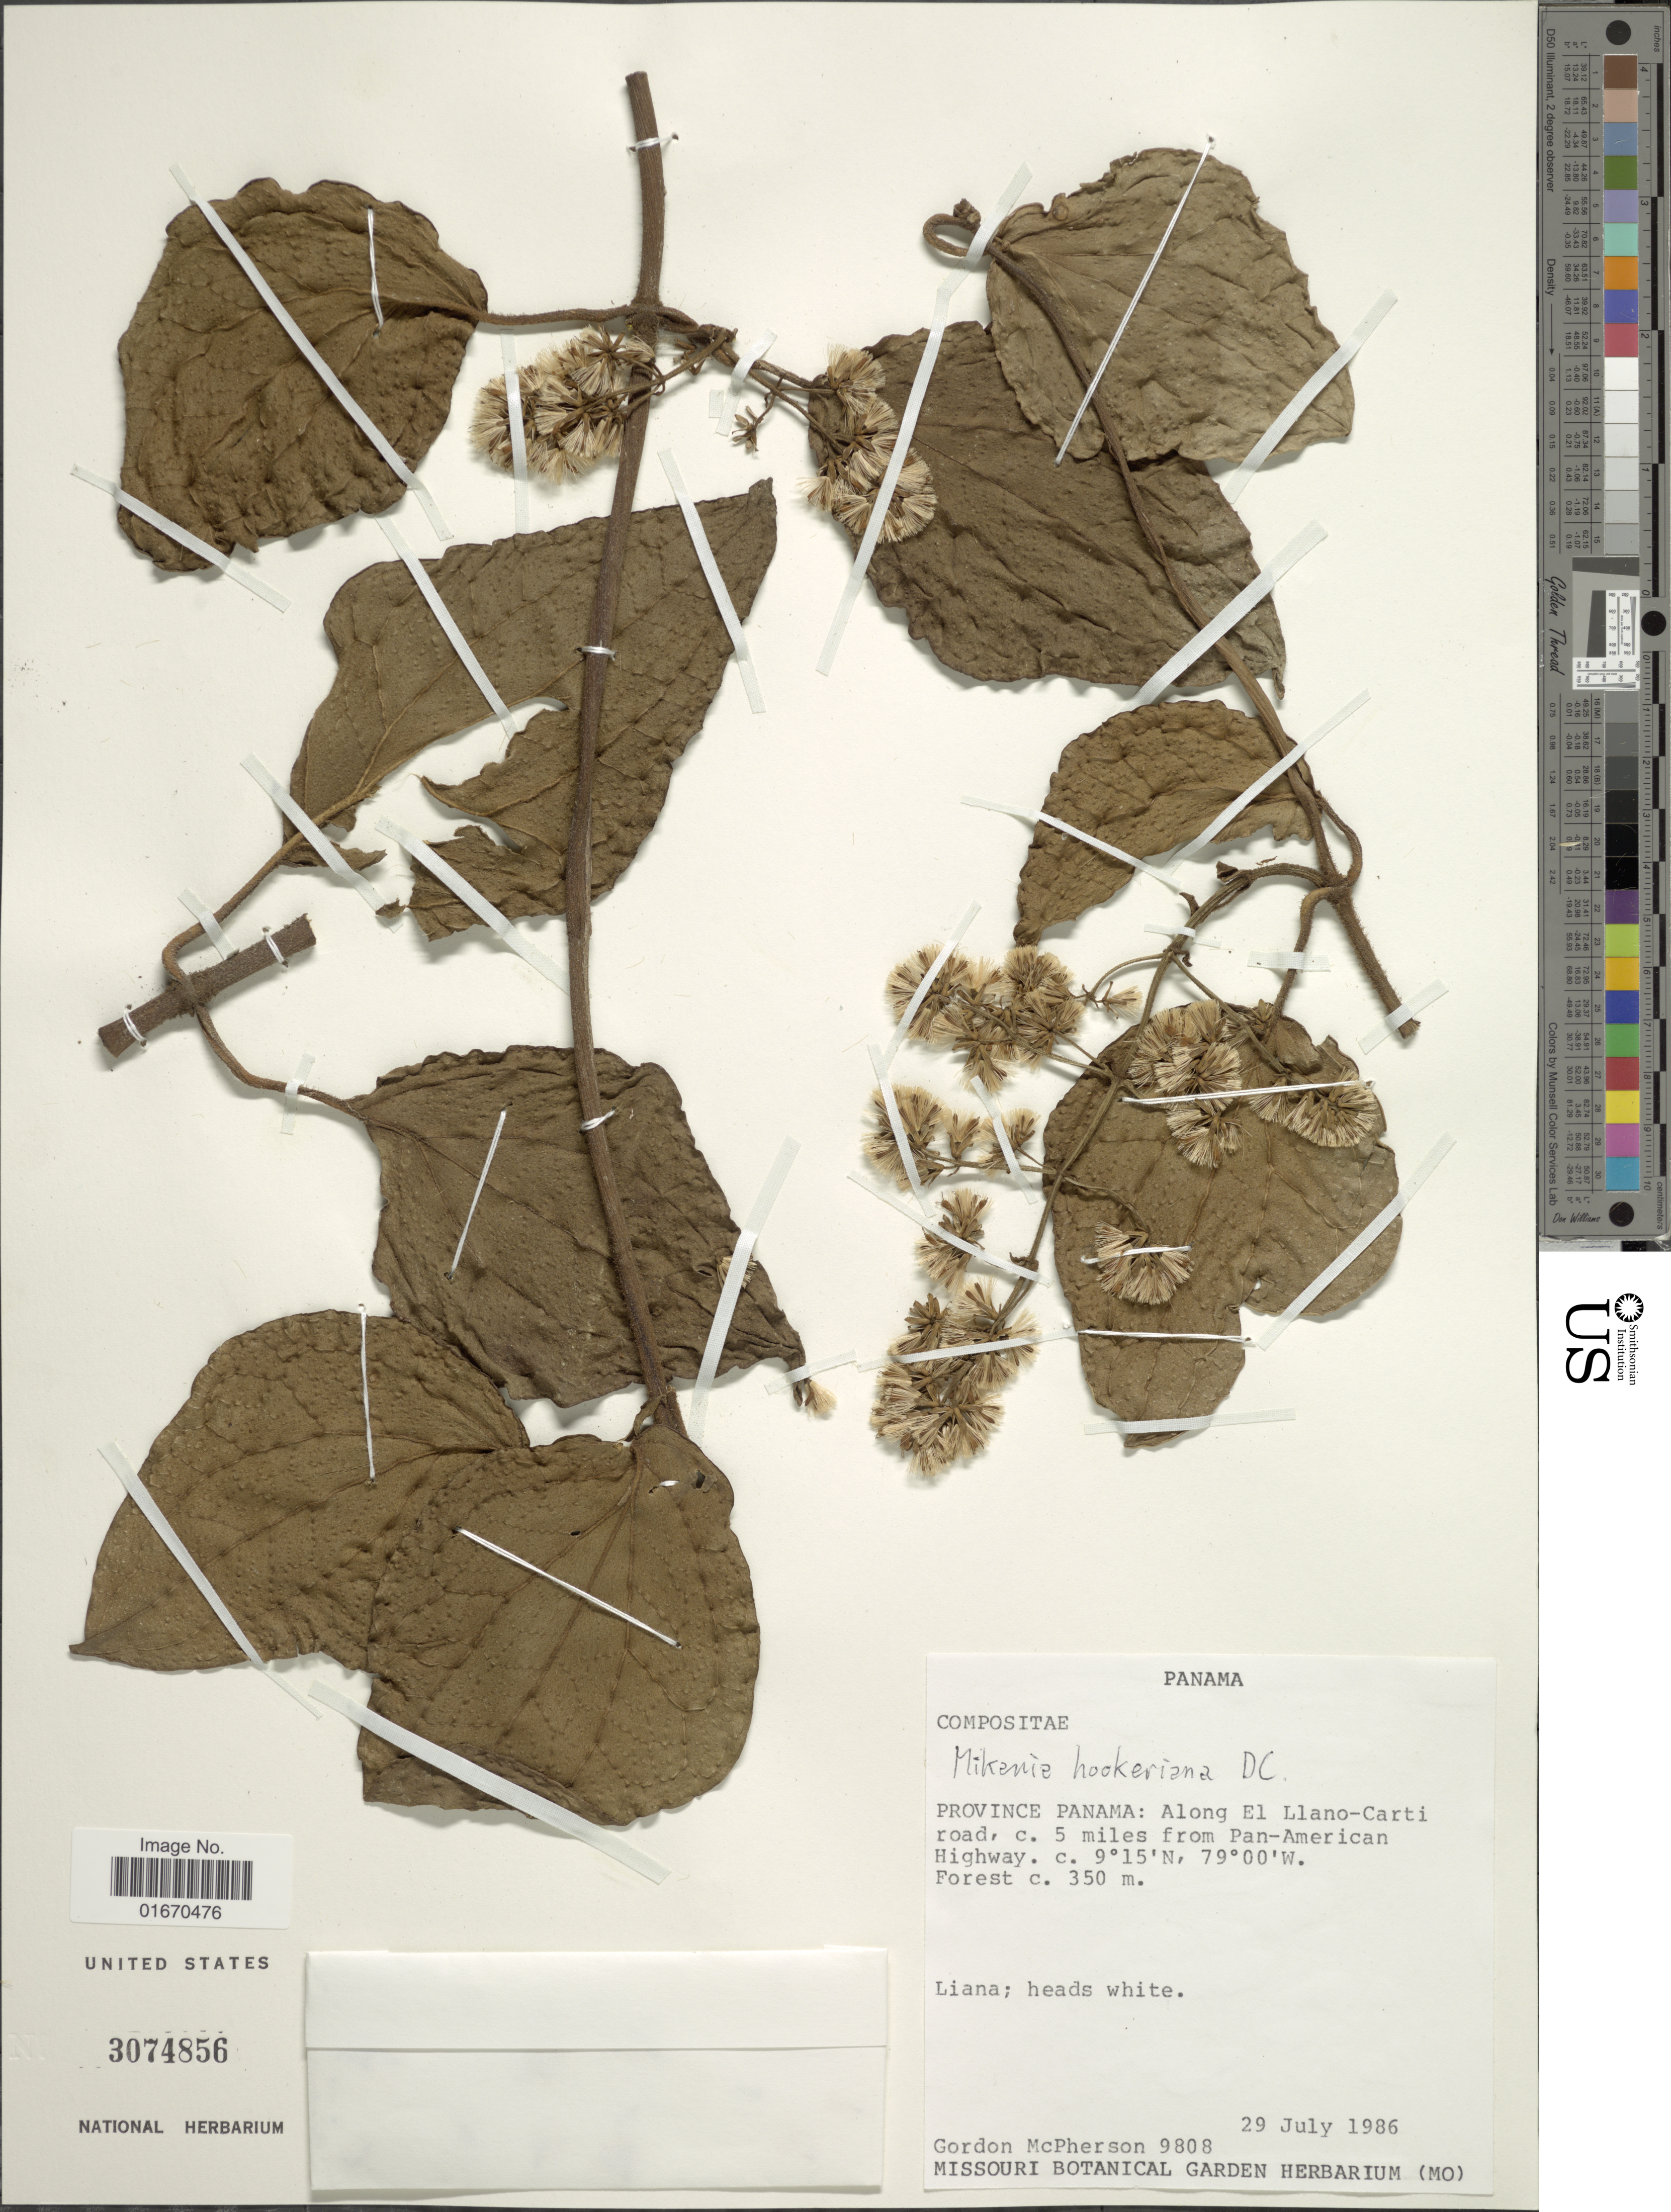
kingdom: Plantae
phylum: Tracheophyta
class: Magnoliopsida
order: Asterales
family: Asteraceae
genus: Mikania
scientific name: Mikania hookeriana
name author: DC.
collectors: G. D. McPherson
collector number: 9808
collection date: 1986-07-29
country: Panama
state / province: Panamá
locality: Along El Llano-Carti road, c. 5 miles from Pan-American Highway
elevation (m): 350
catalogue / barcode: US 3074856